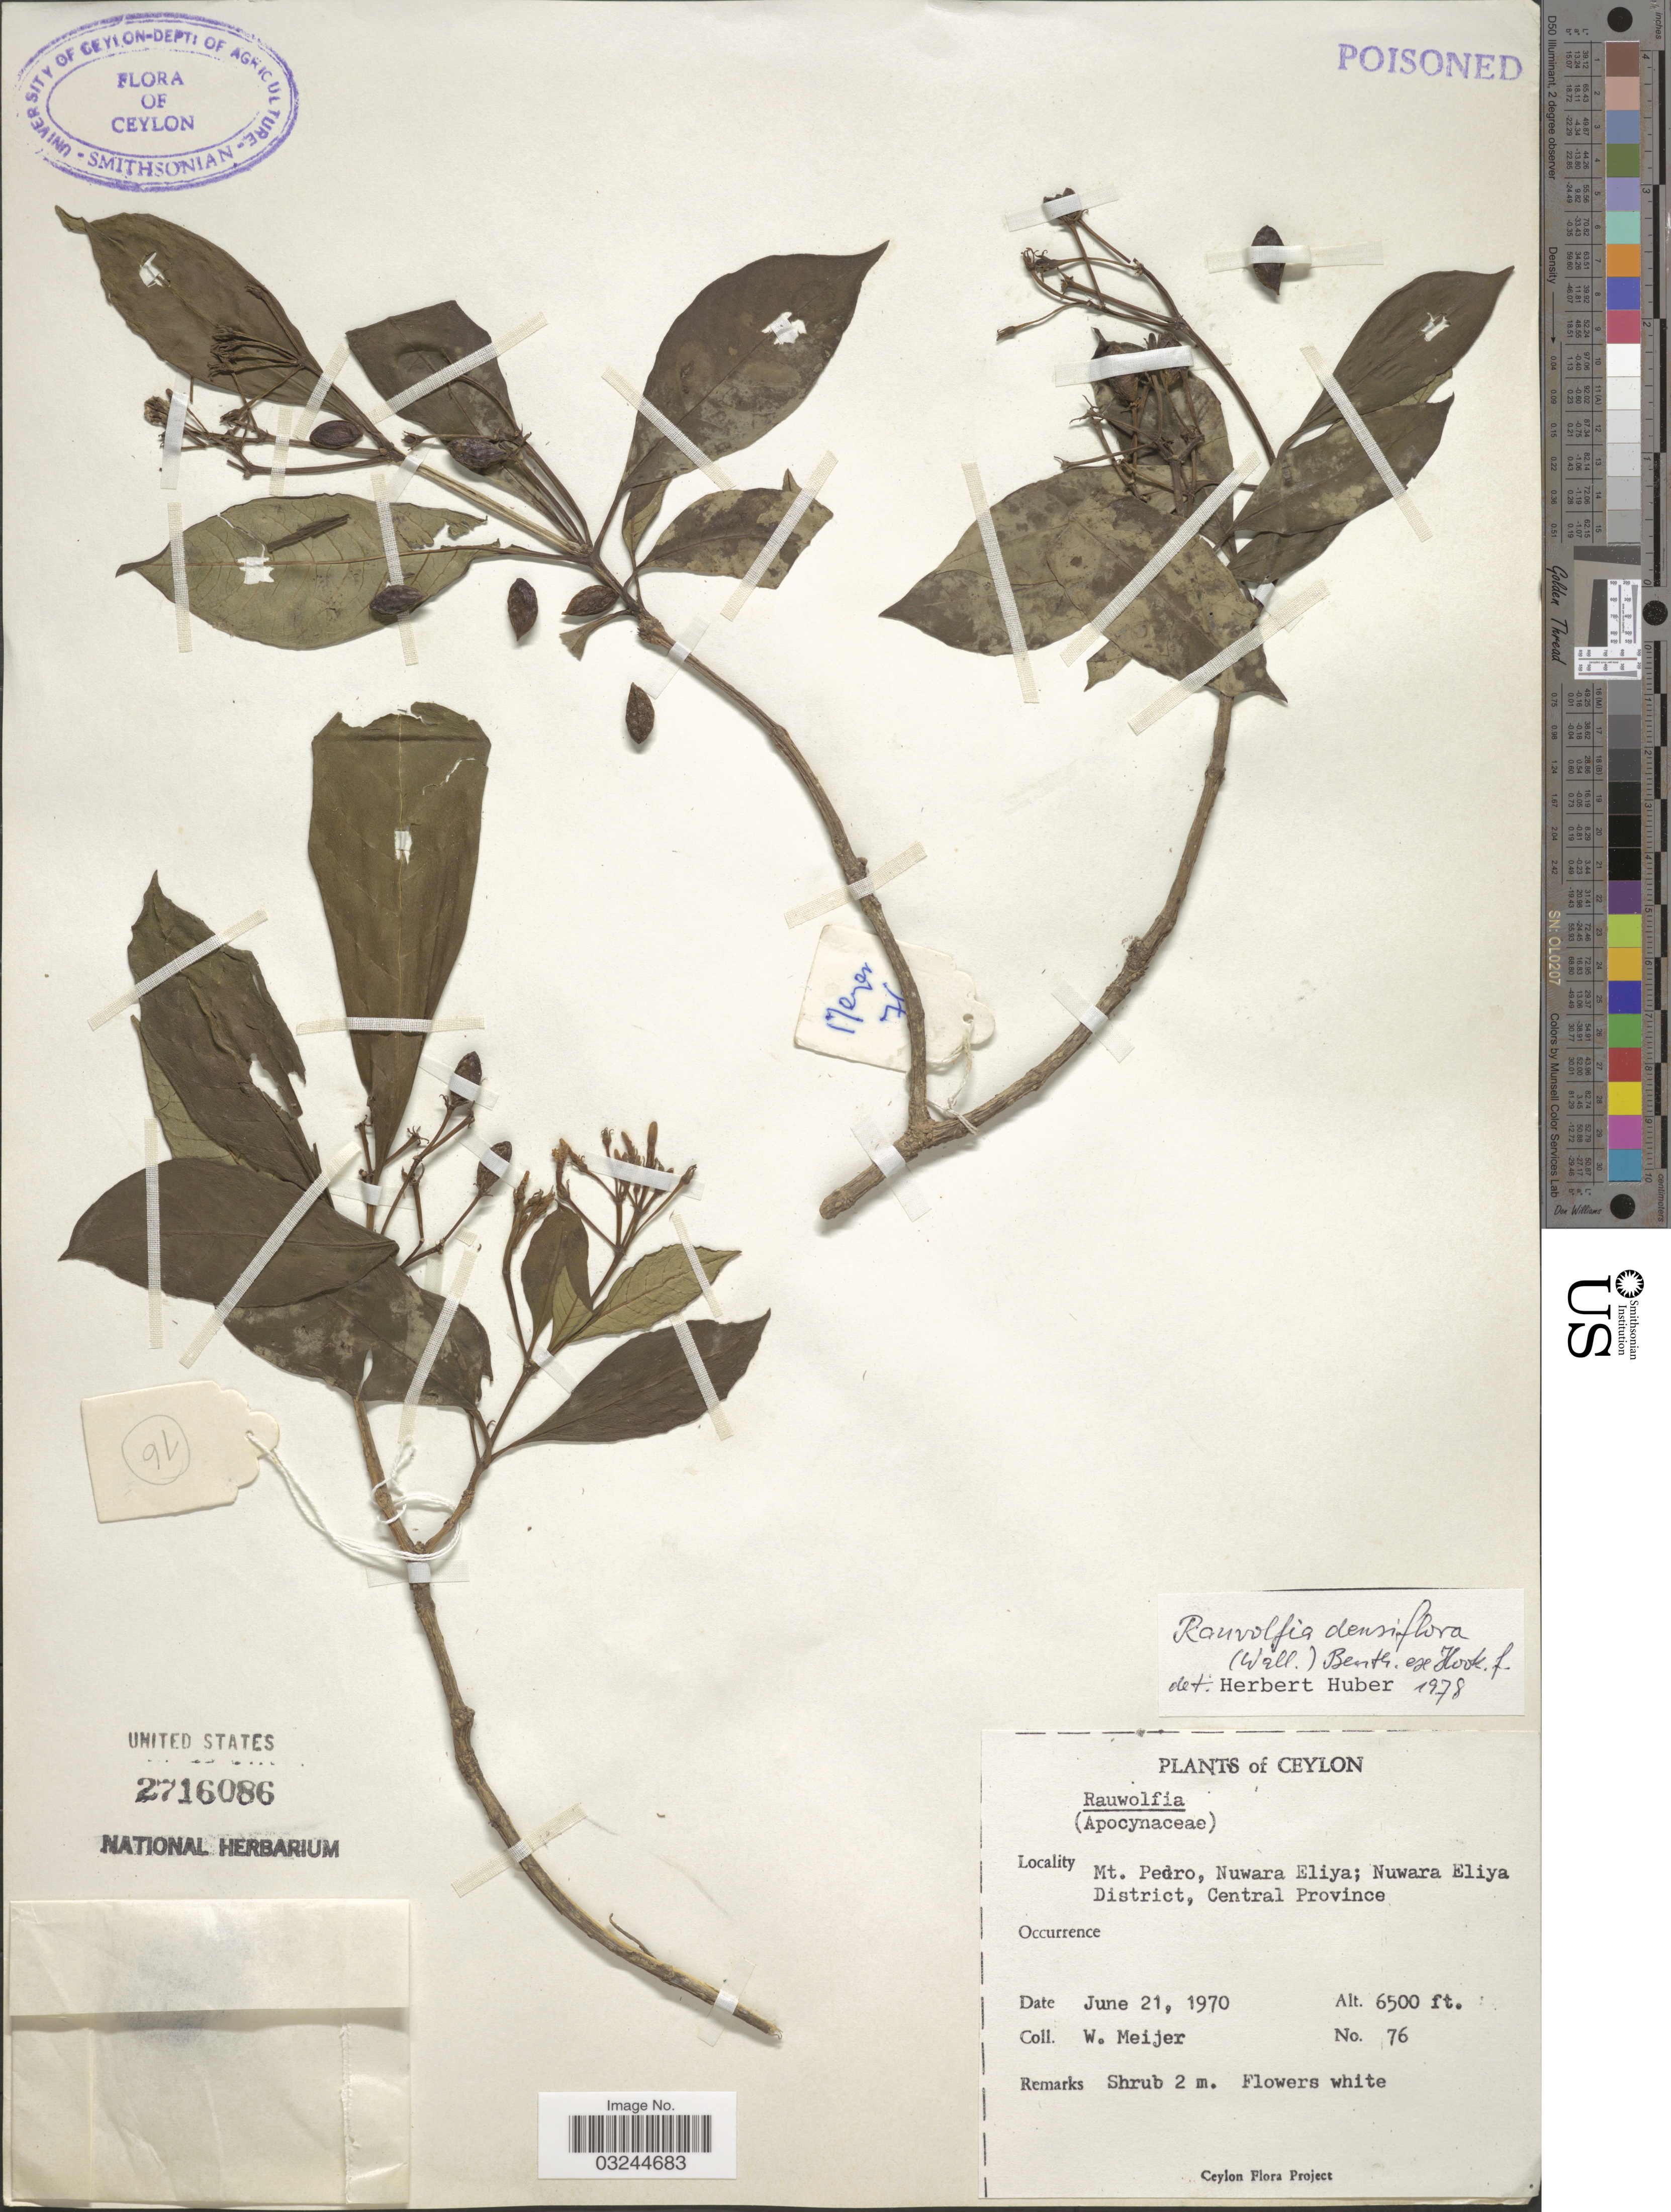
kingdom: Plantae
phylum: Tracheophyta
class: Magnoliopsida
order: Gentianales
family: Apocynaceae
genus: Rauvolfia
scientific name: Rauvolfia densiflora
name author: (Wall.) Benth. ex Hook. f.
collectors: W. Meijer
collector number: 76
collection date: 1970-06-21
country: Sri Lanka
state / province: Central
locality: Ceylon. Mt. Pedro, Nuwara Eliya; Nuwara Eliya District.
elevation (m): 1981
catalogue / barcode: US 2716086